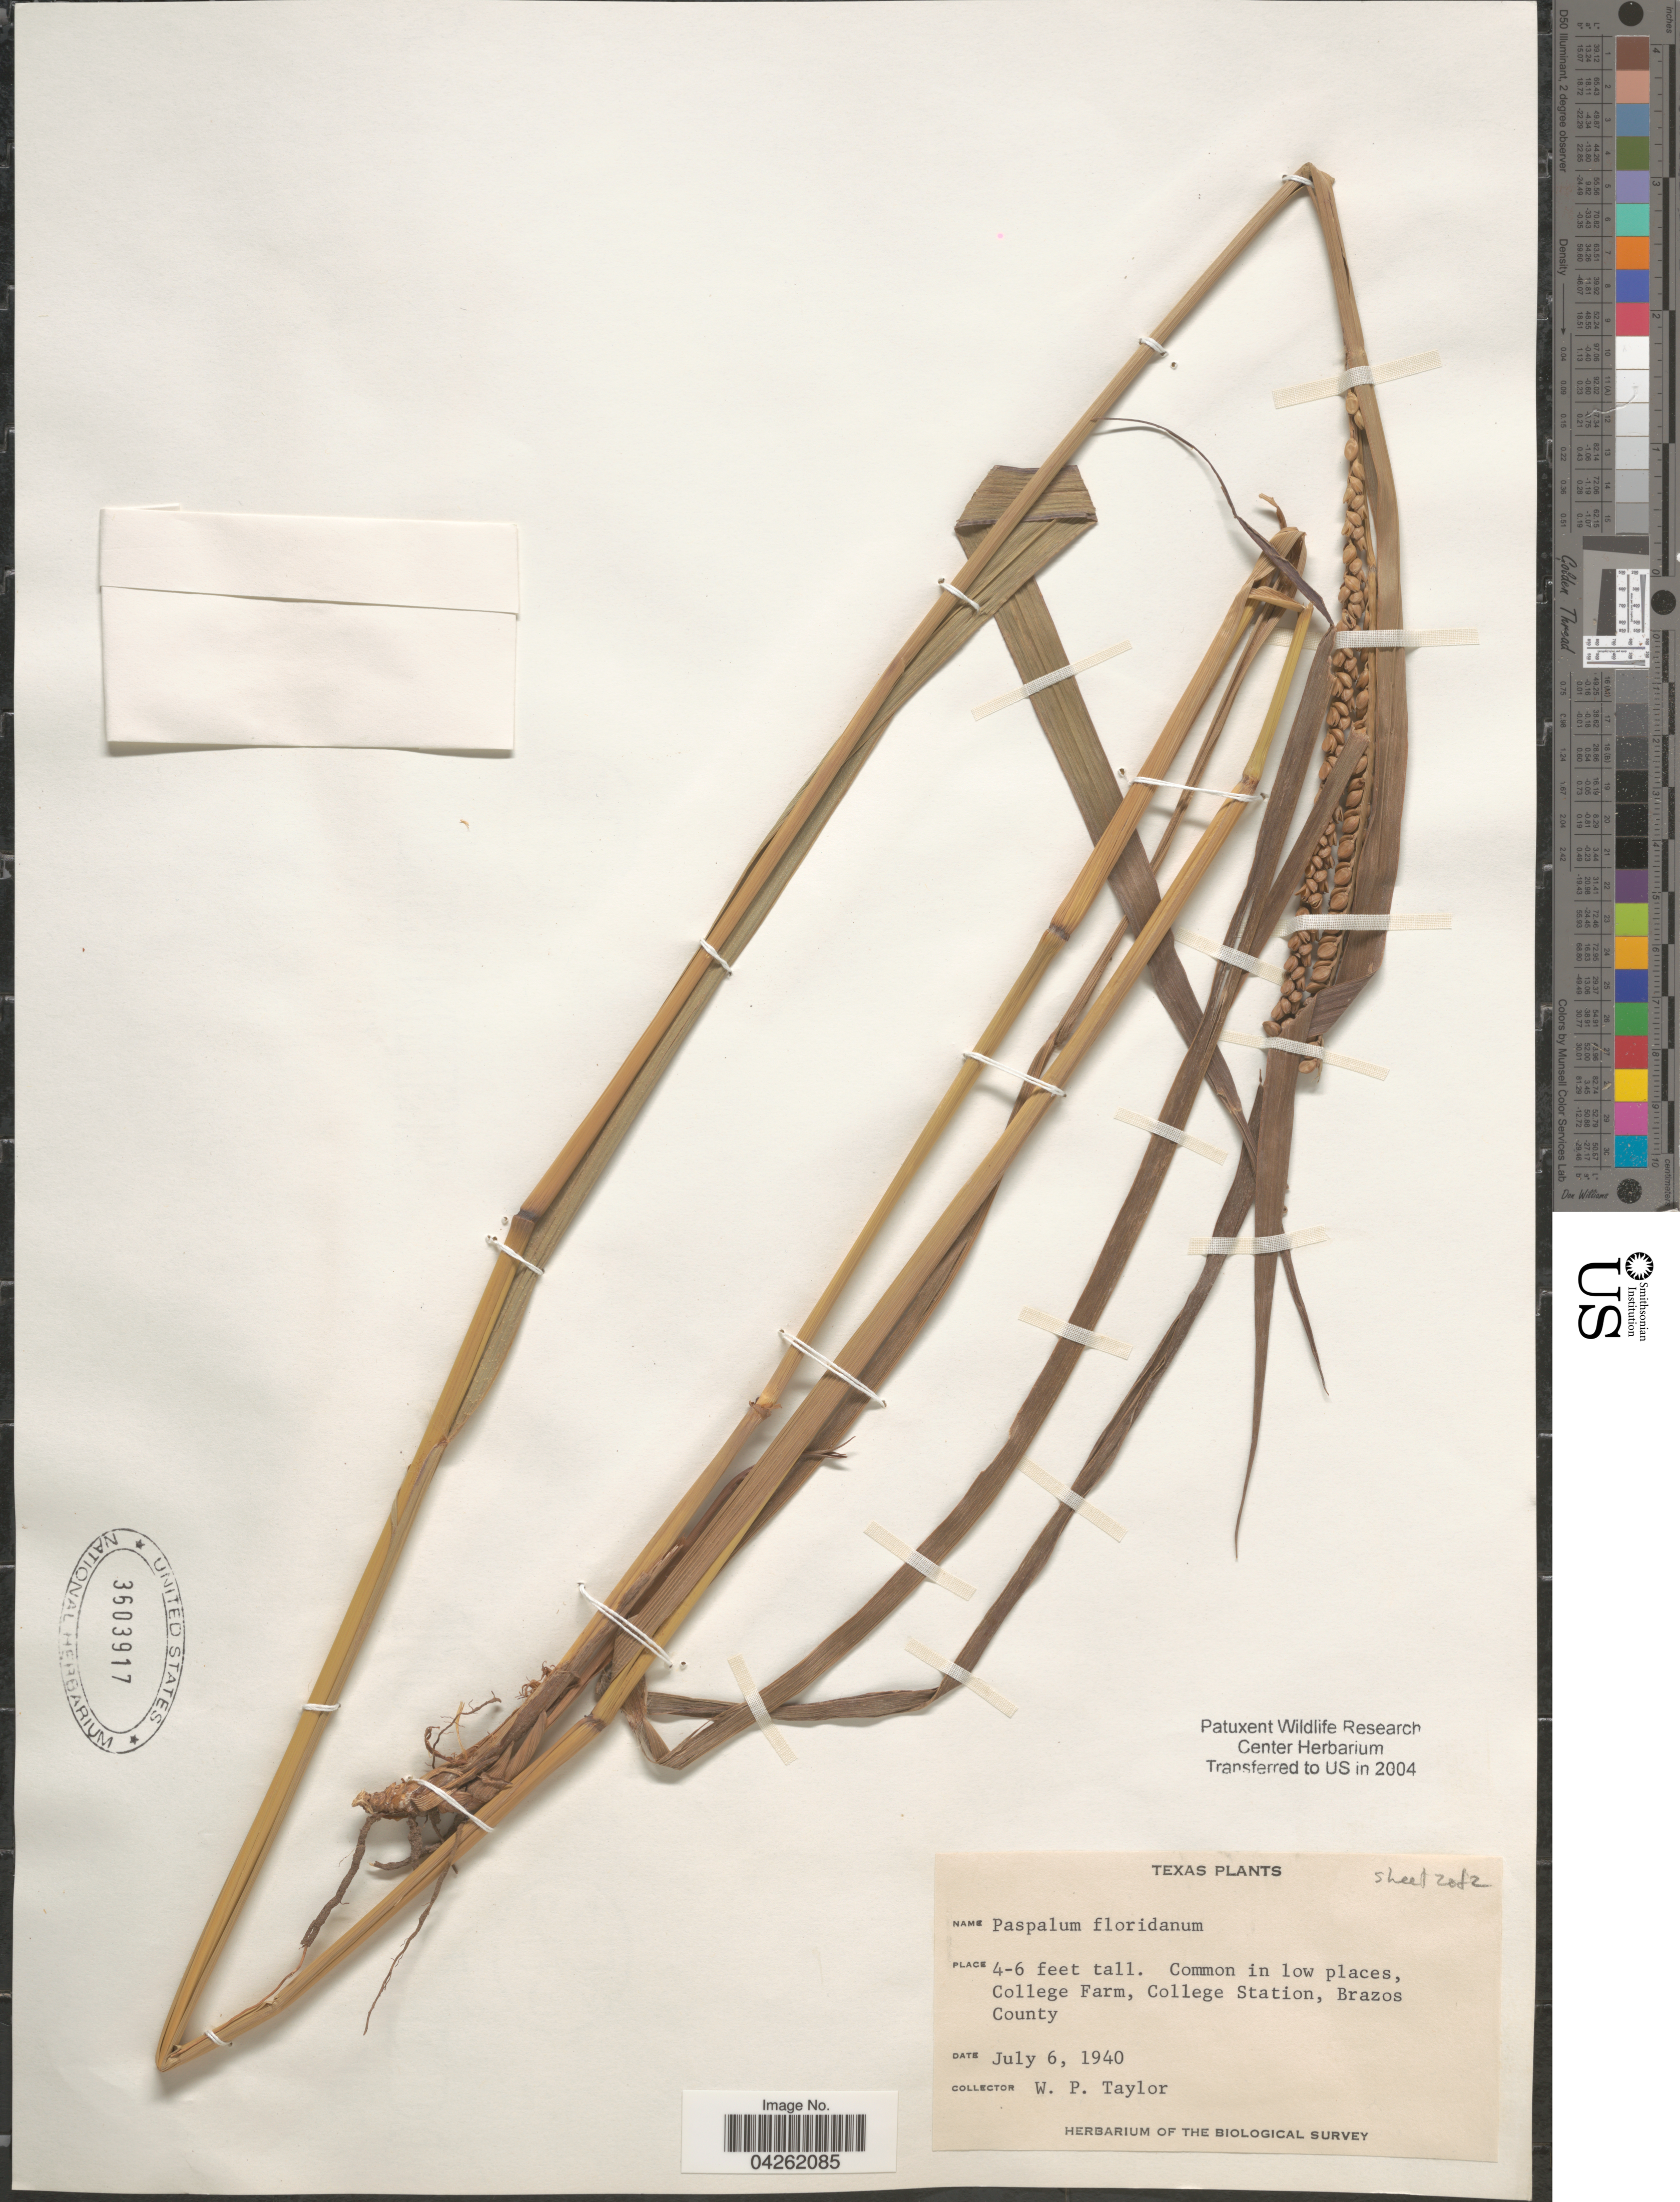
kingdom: Plantae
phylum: Tracheophyta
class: Liliopsida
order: Poales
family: Poaceae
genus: Paspalum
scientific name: Paspalum floridanum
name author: Michx.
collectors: W. P. Taylor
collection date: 1940-07-06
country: United States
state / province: Texas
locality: College Farm, College Station, Brazos County. The Biological Survey.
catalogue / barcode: US 3603917